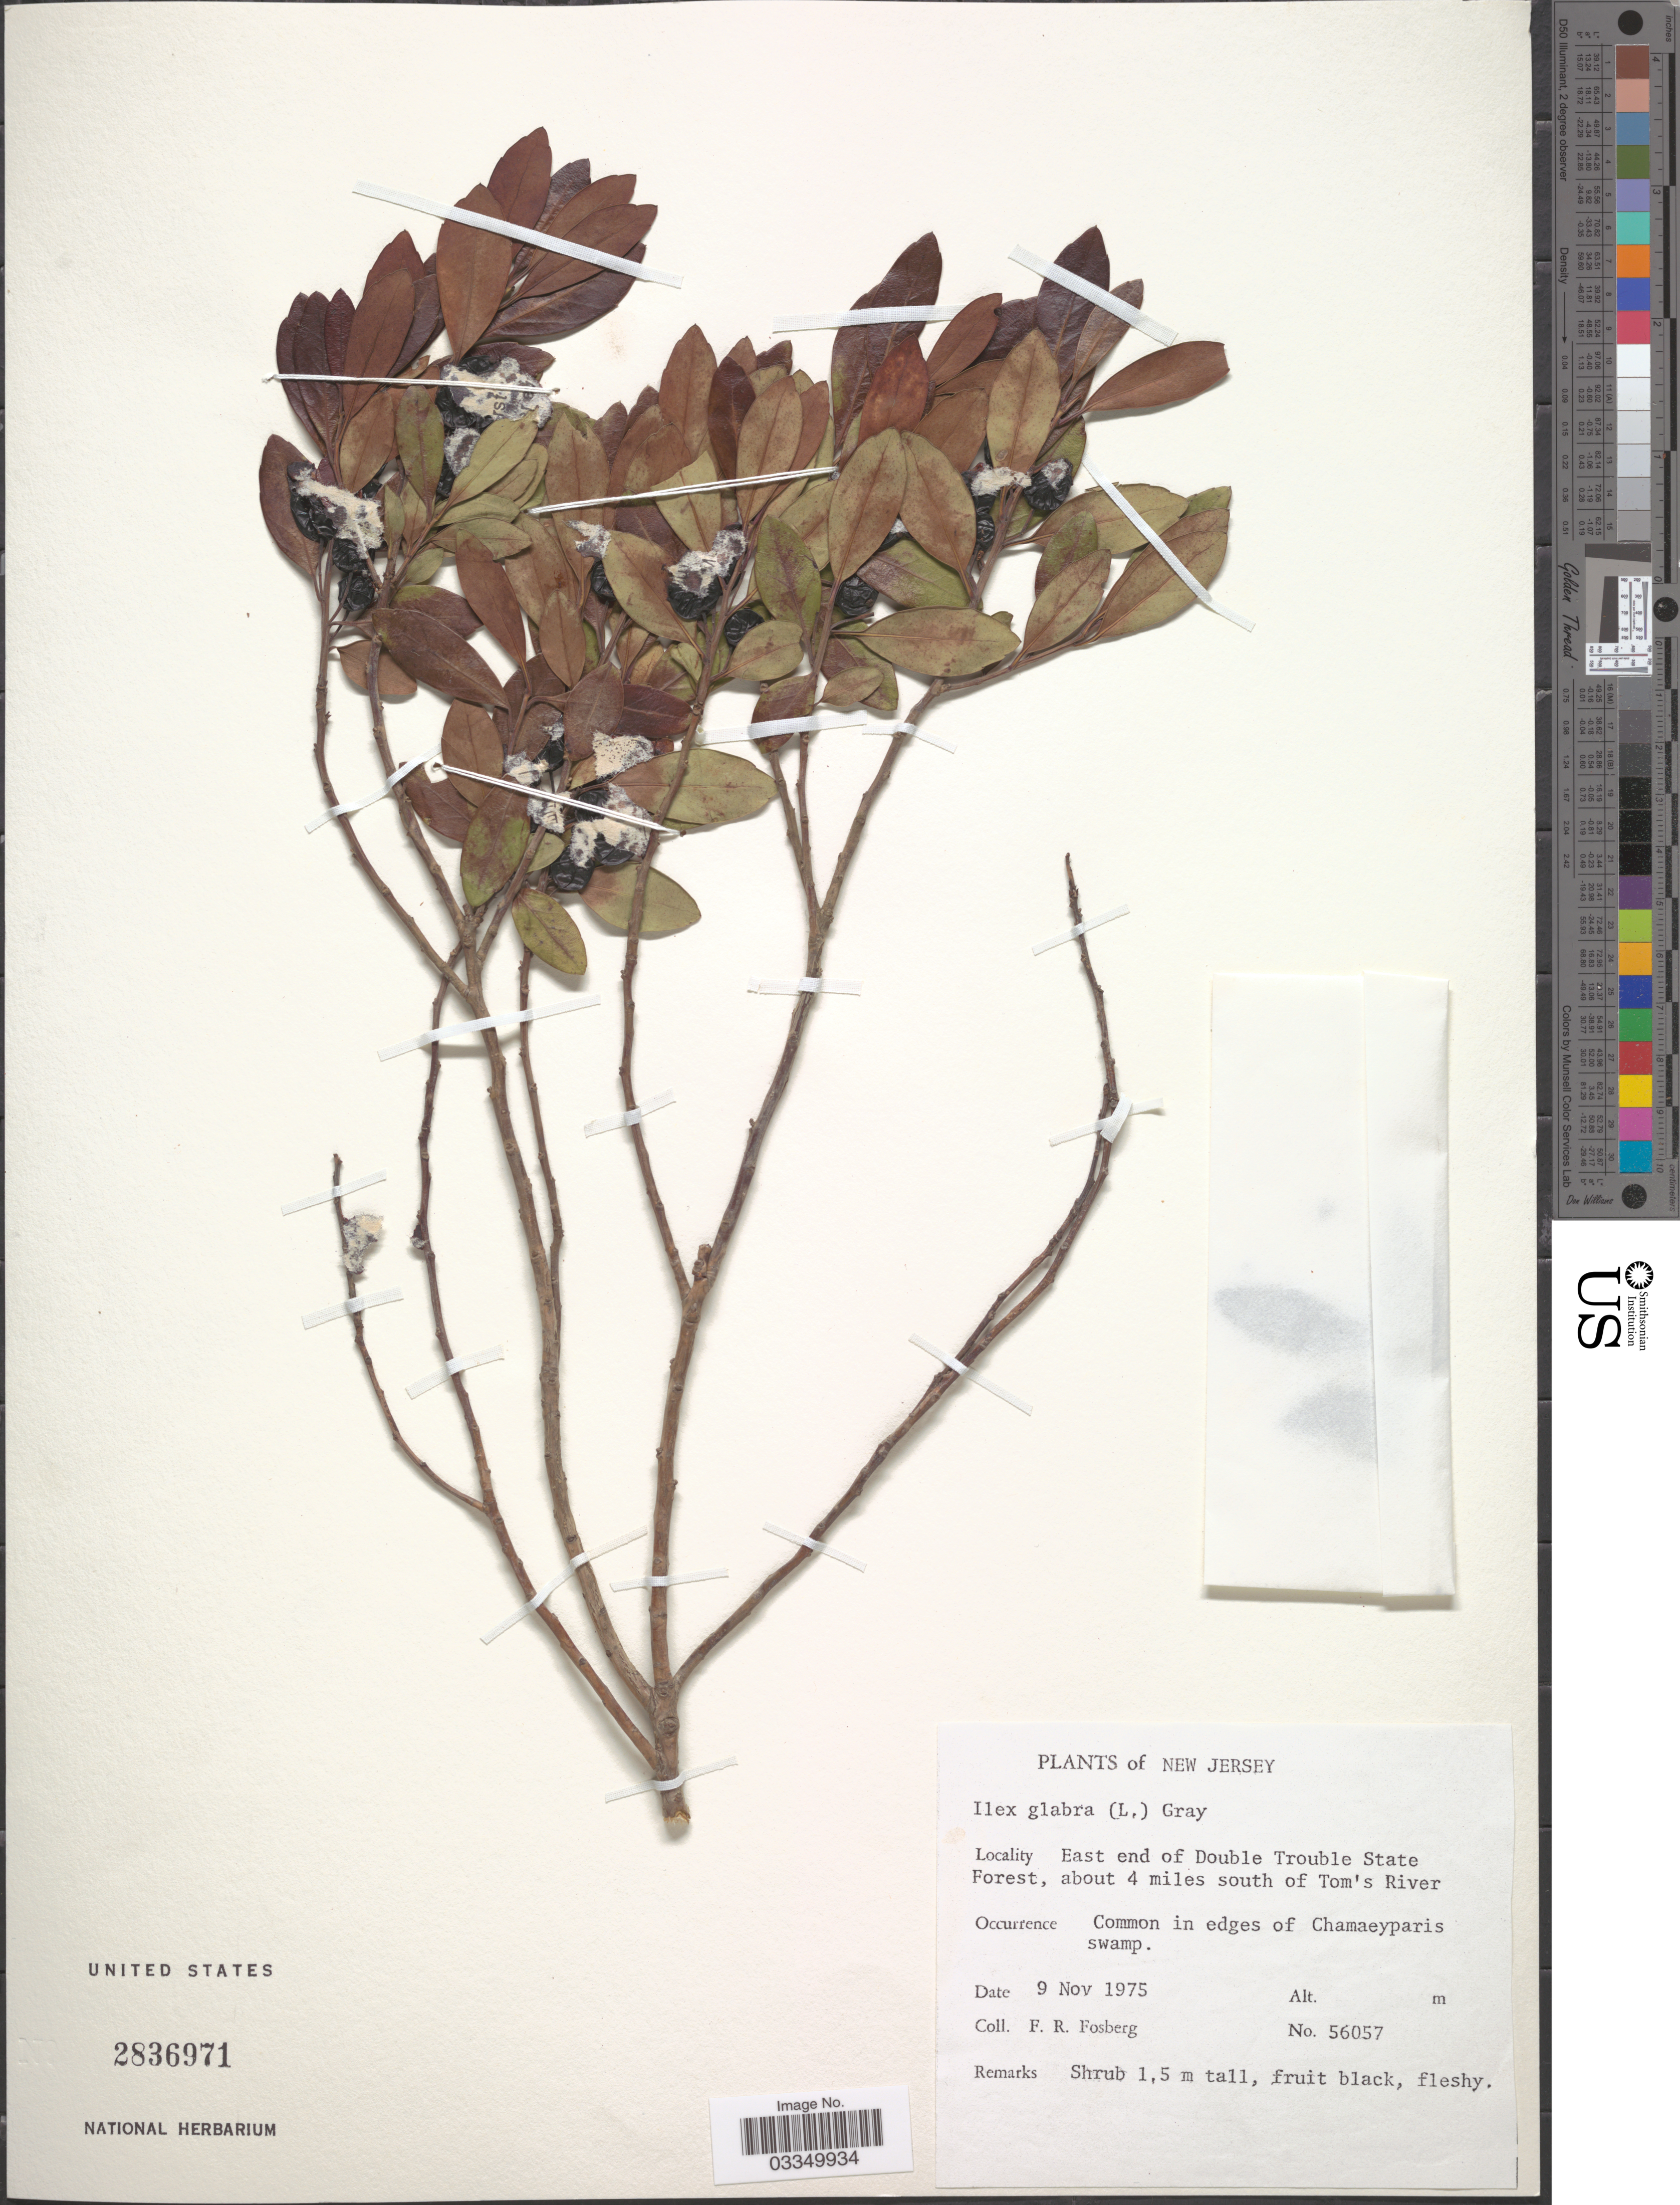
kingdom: Plantae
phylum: Tracheophyta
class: Magnoliopsida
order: Aquifoliales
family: Aquifoliaceae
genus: Ilex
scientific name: Ilex glabra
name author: (L.) A. Gray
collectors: F. R. Fosberg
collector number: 56057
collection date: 1975-11-09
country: United States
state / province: New Jersey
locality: East end of Double Trouble State Forest, about 4 miles south of Tom's River.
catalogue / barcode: US 2836971